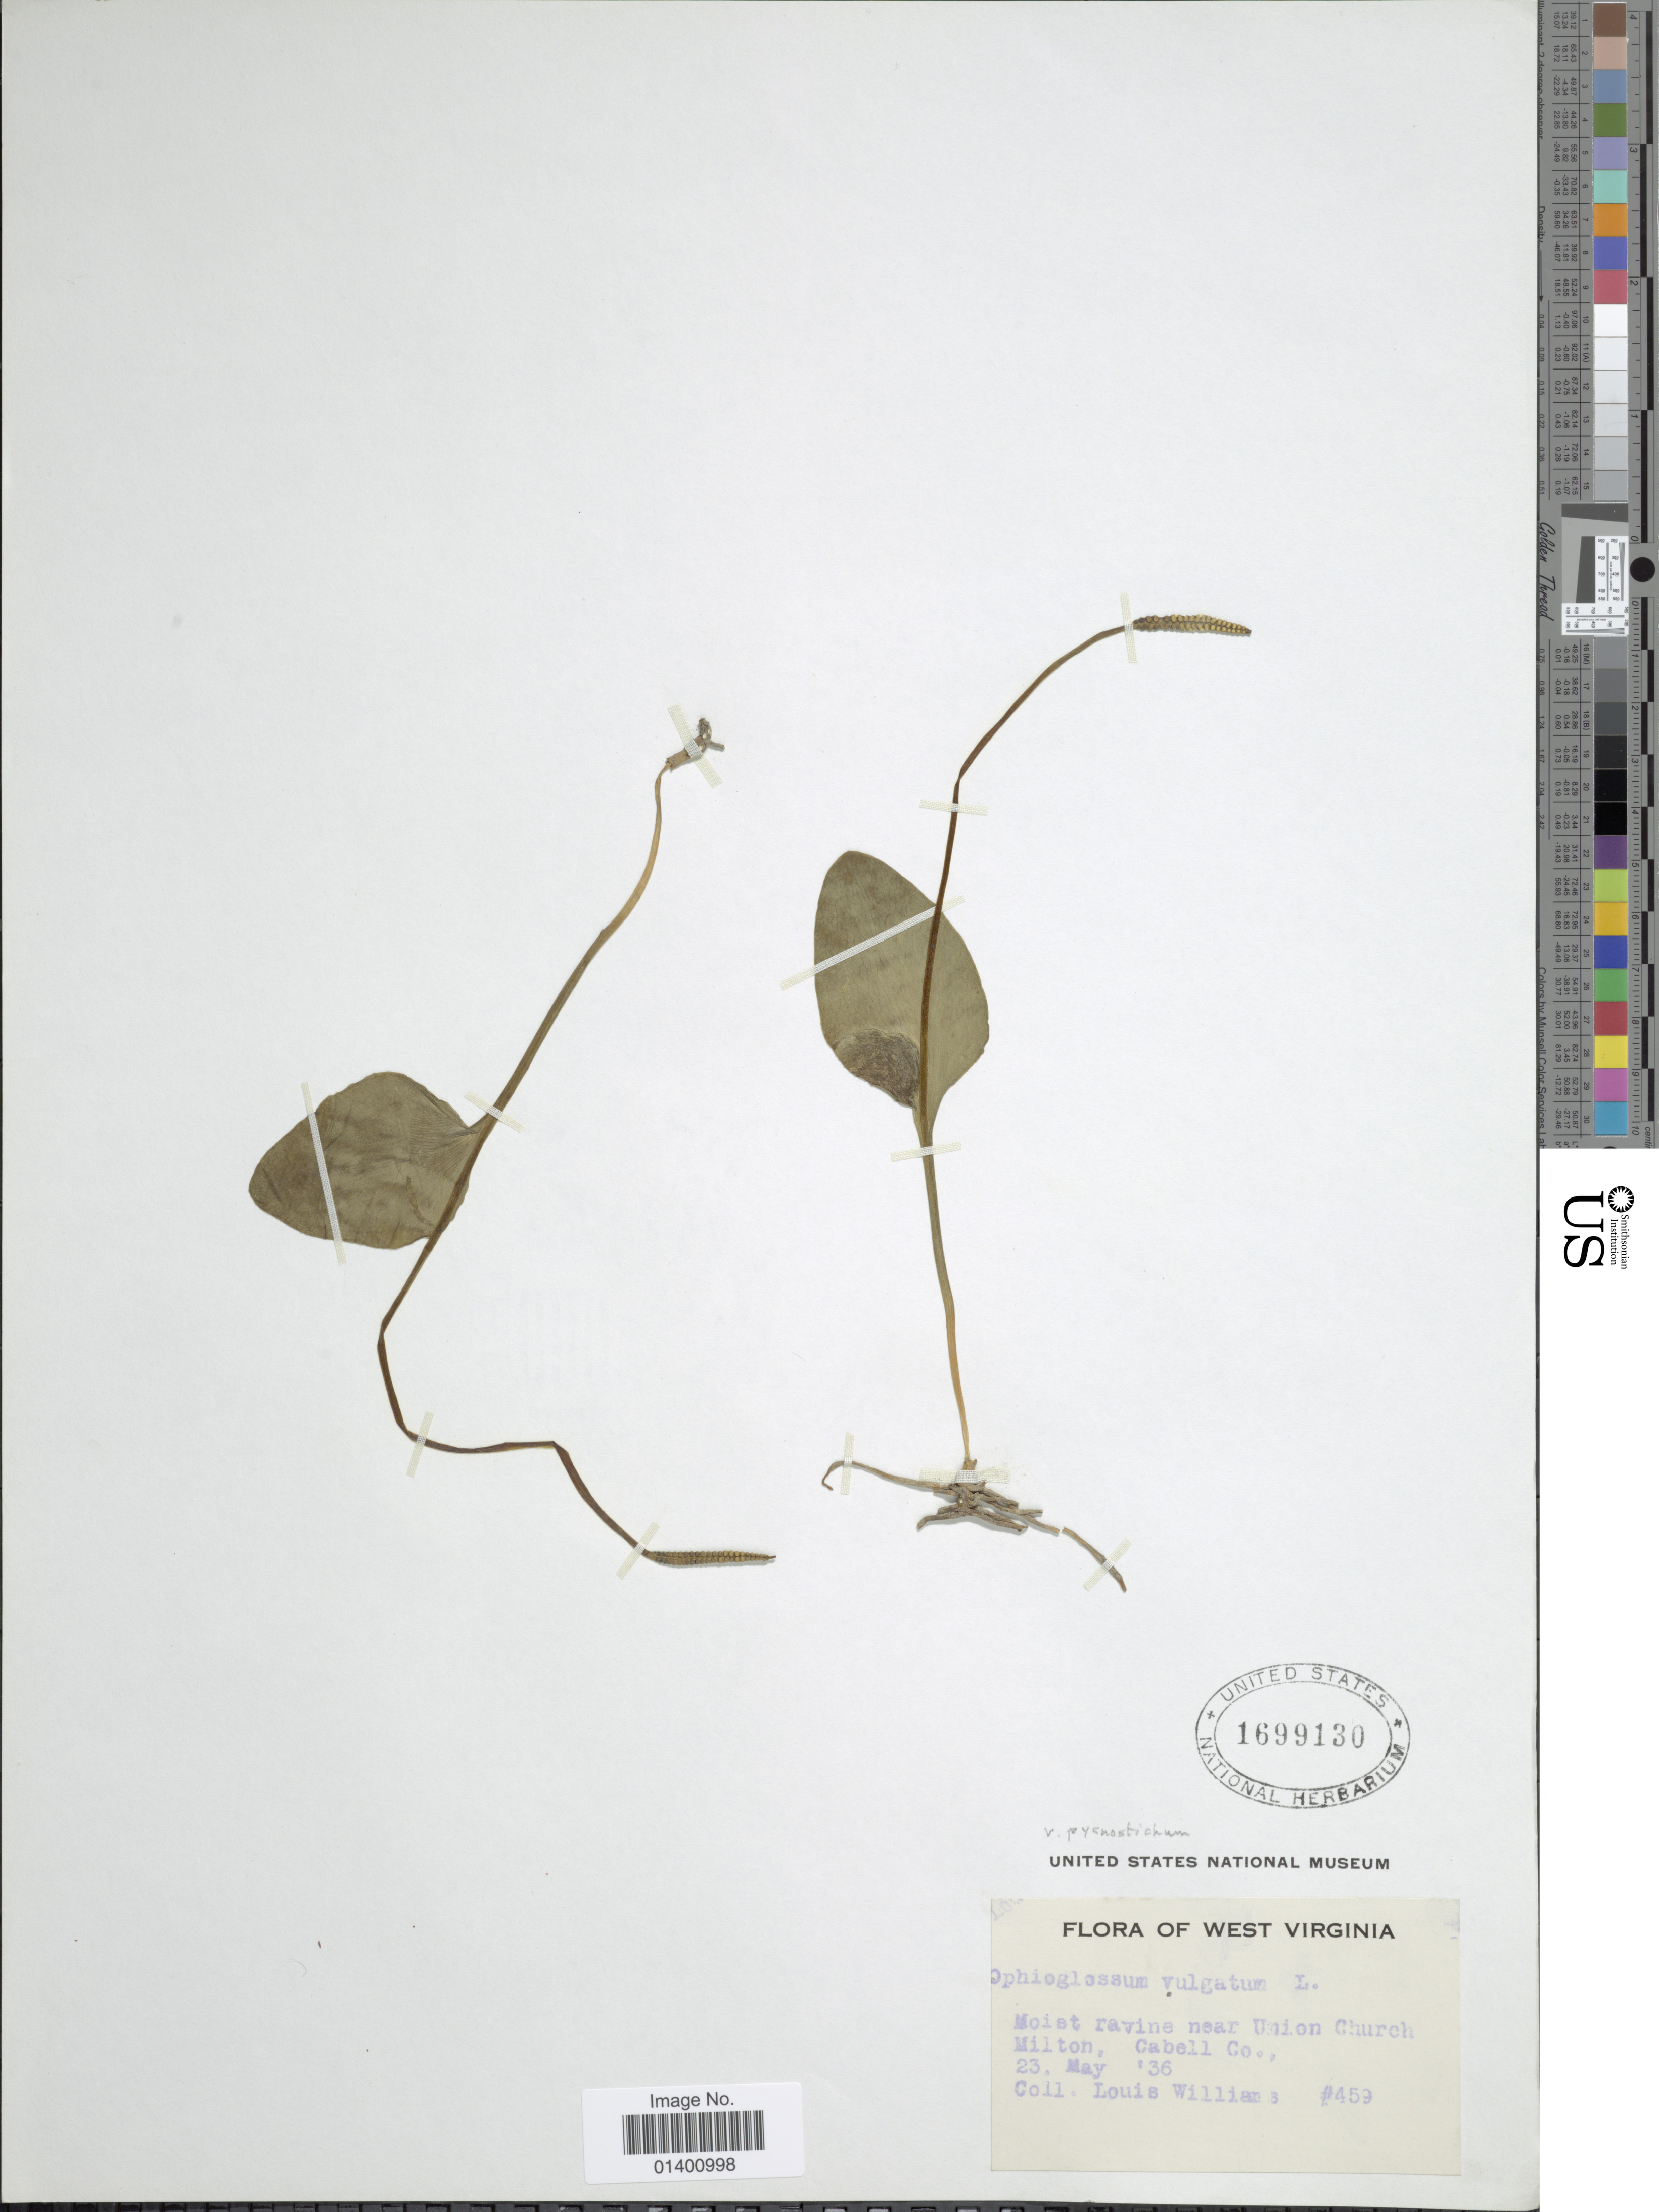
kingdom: Plantae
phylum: Tracheophyta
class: Polypodiopsida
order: Ophioglossales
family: Ophioglossaceae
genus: Ophioglossum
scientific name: Ophioglossum vulgatum var. pycnostichum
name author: Fernald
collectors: L. O. Williams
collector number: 459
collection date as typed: Transcribed d/m/y: 23/5/36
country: United States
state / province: West Virginia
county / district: Cabell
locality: Moist ravin with Union Church Milton, Cabell Co.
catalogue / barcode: US 1699130